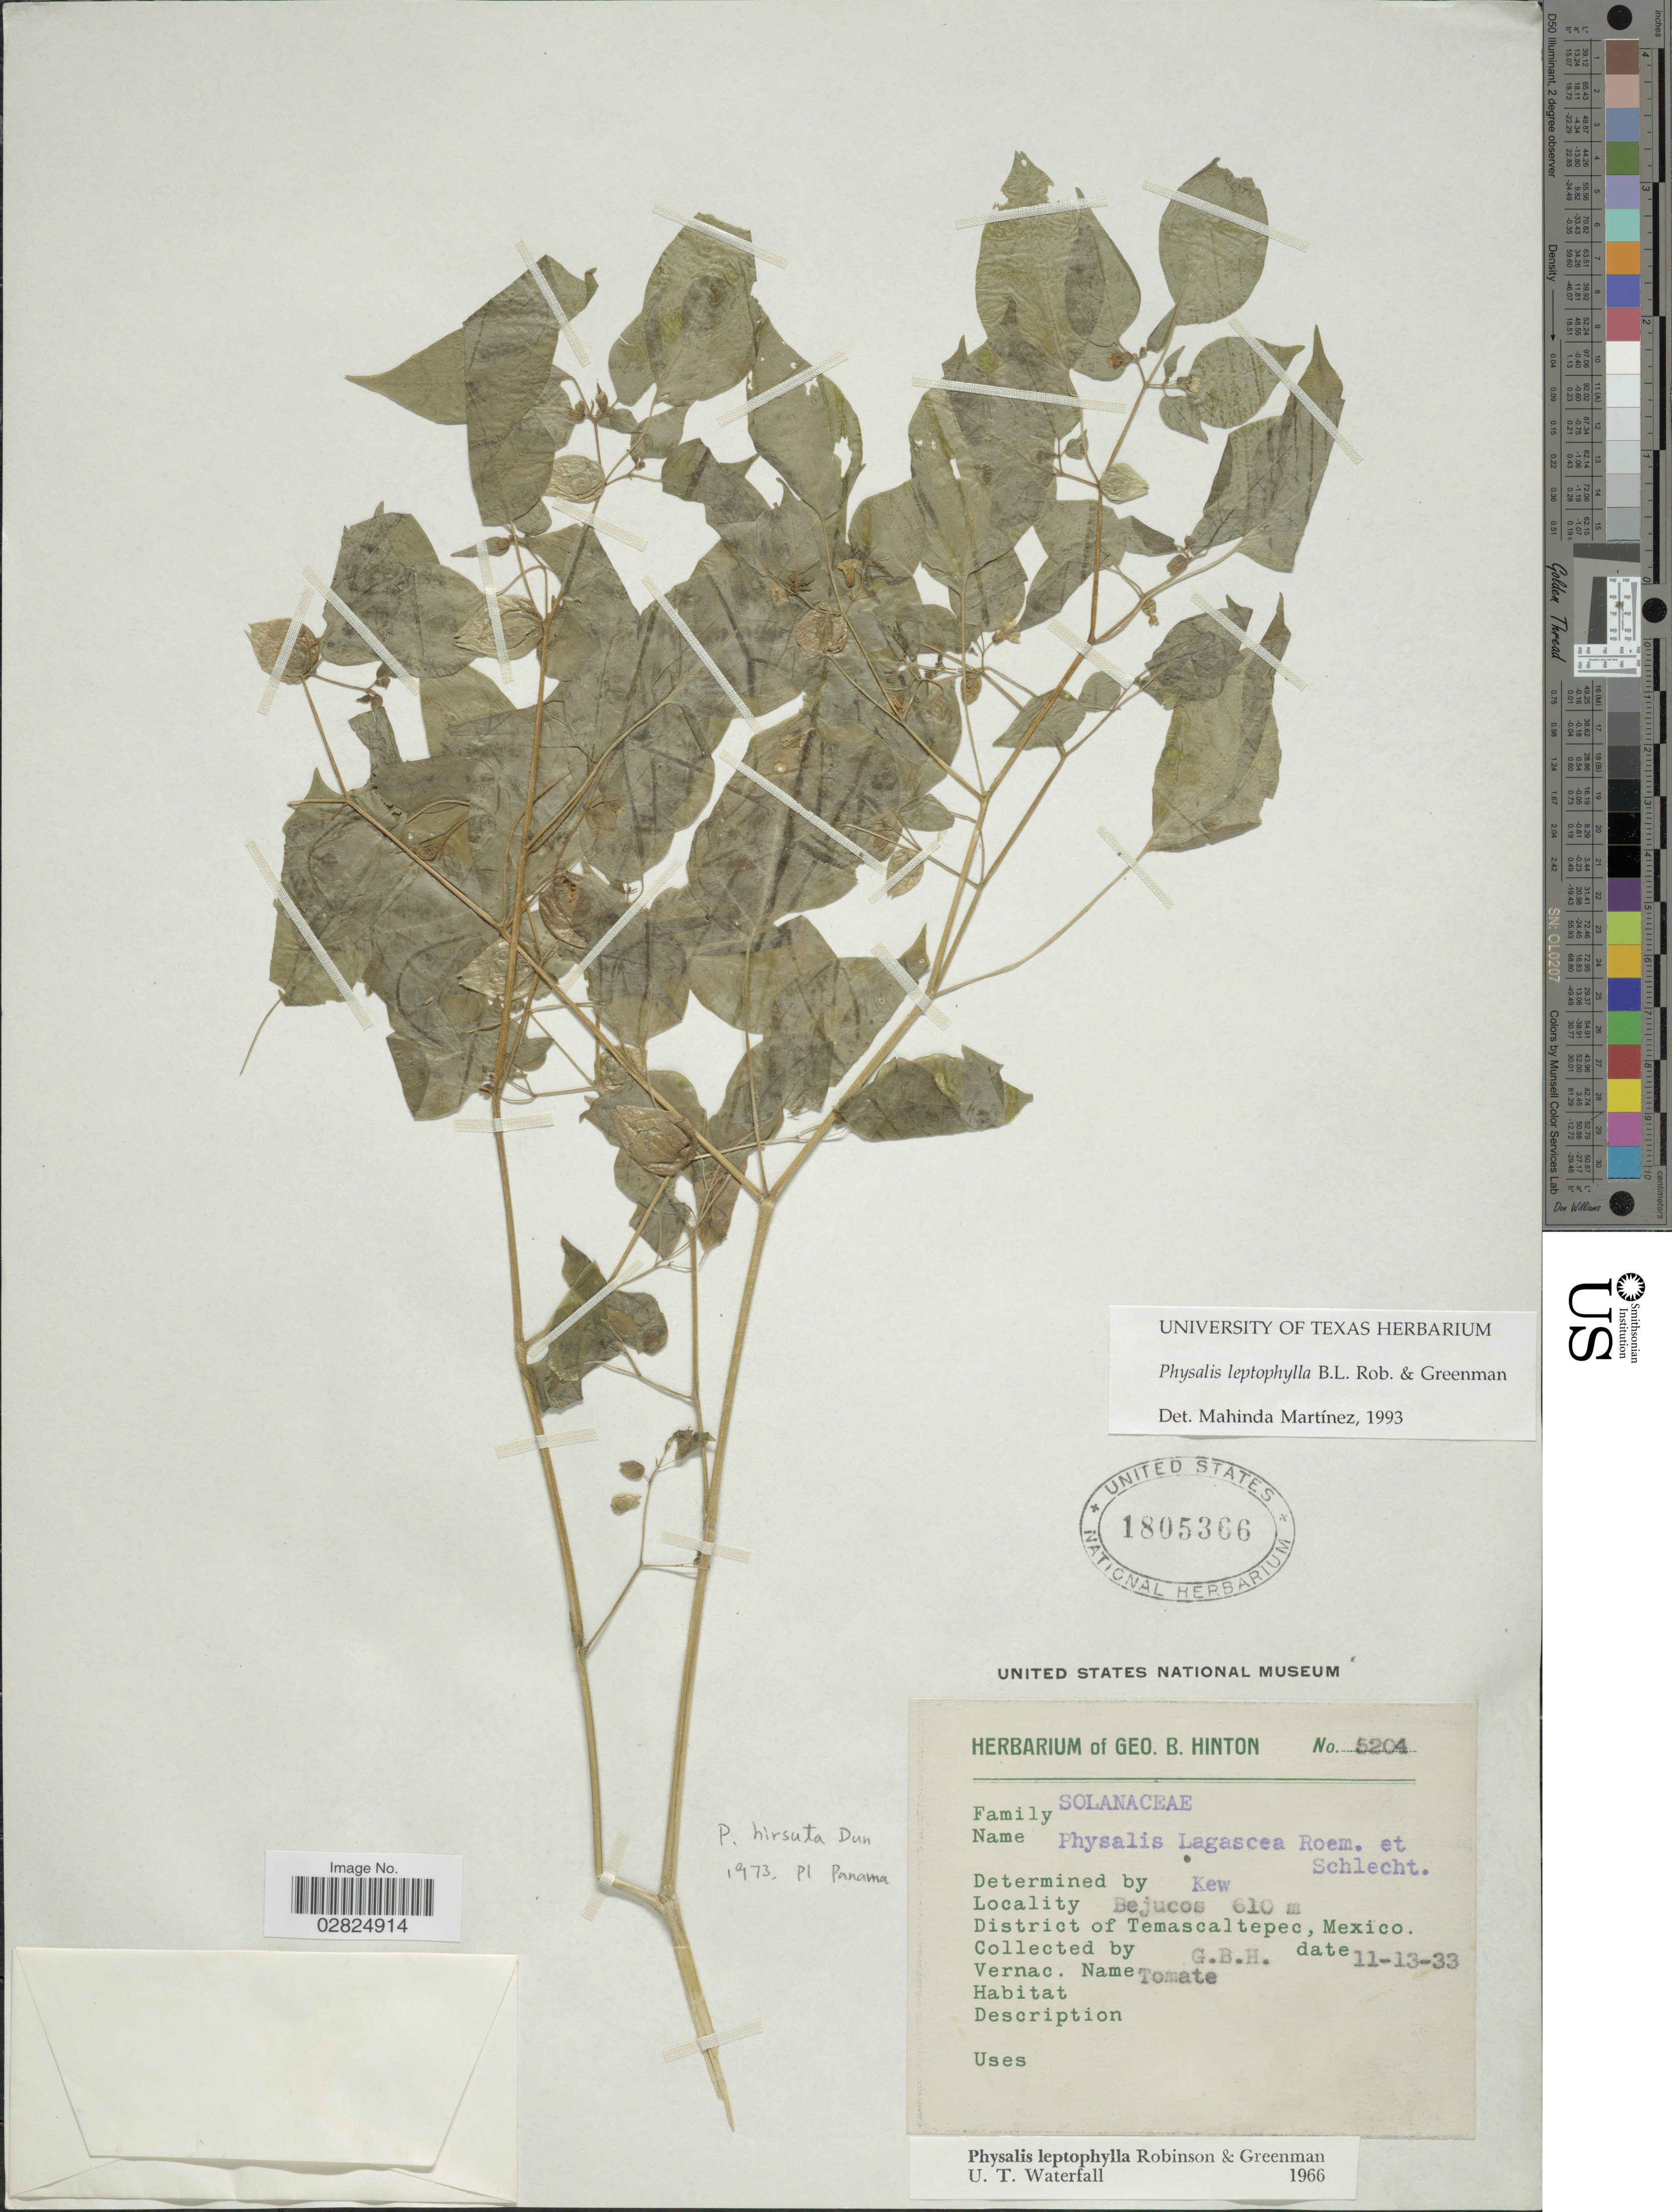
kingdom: Plantae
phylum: Tracheophyta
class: Magnoliopsida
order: Solanales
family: Solanaceae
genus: Physalis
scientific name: Physalis leptophylla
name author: B.L. Rob. & Greenm.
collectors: G. B. Hinton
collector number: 5204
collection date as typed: Transcribed d/m/y: 13/11/33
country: Mexico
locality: Bejucos. District of Temascaltepec.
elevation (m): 610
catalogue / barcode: US 1805366